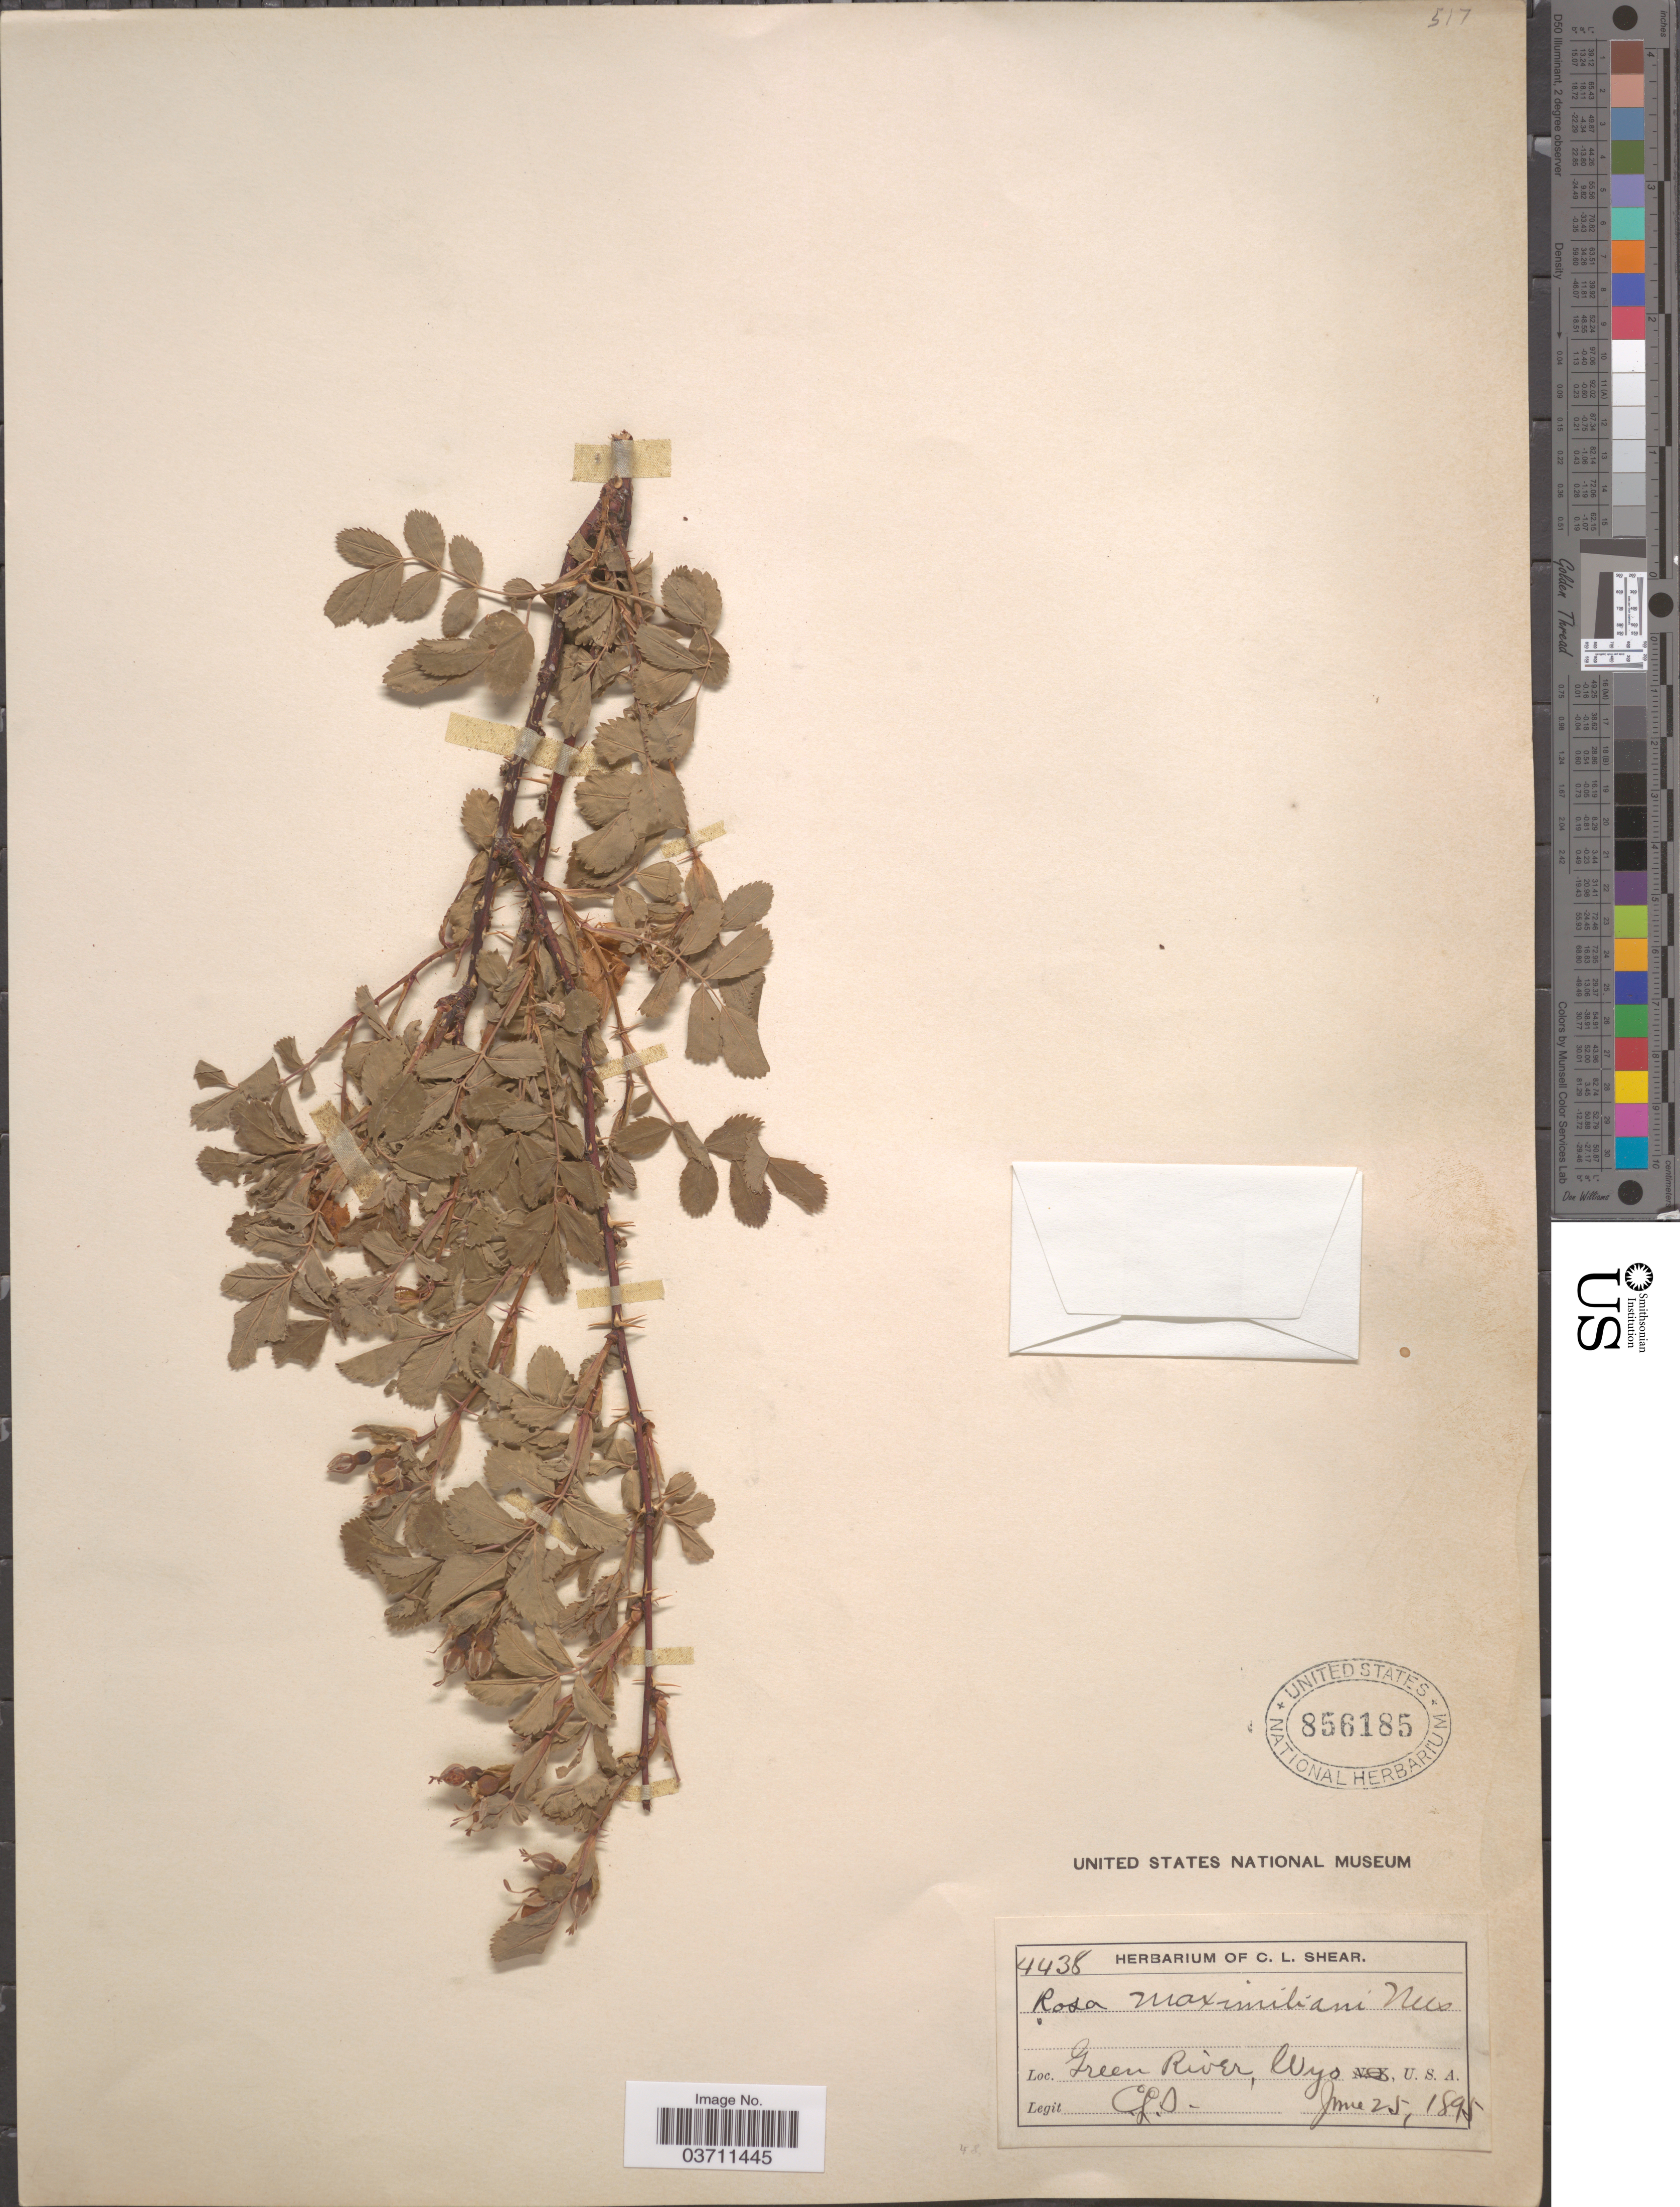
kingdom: Plantae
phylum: Tracheophyta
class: Magnoliopsida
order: Rosales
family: Rosaceae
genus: Rosa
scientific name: Rosa maximiliani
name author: Nees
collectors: C. L. Shear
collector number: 4438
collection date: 1895-06-25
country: United States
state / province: Wyoming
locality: Green River.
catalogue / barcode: US 856185